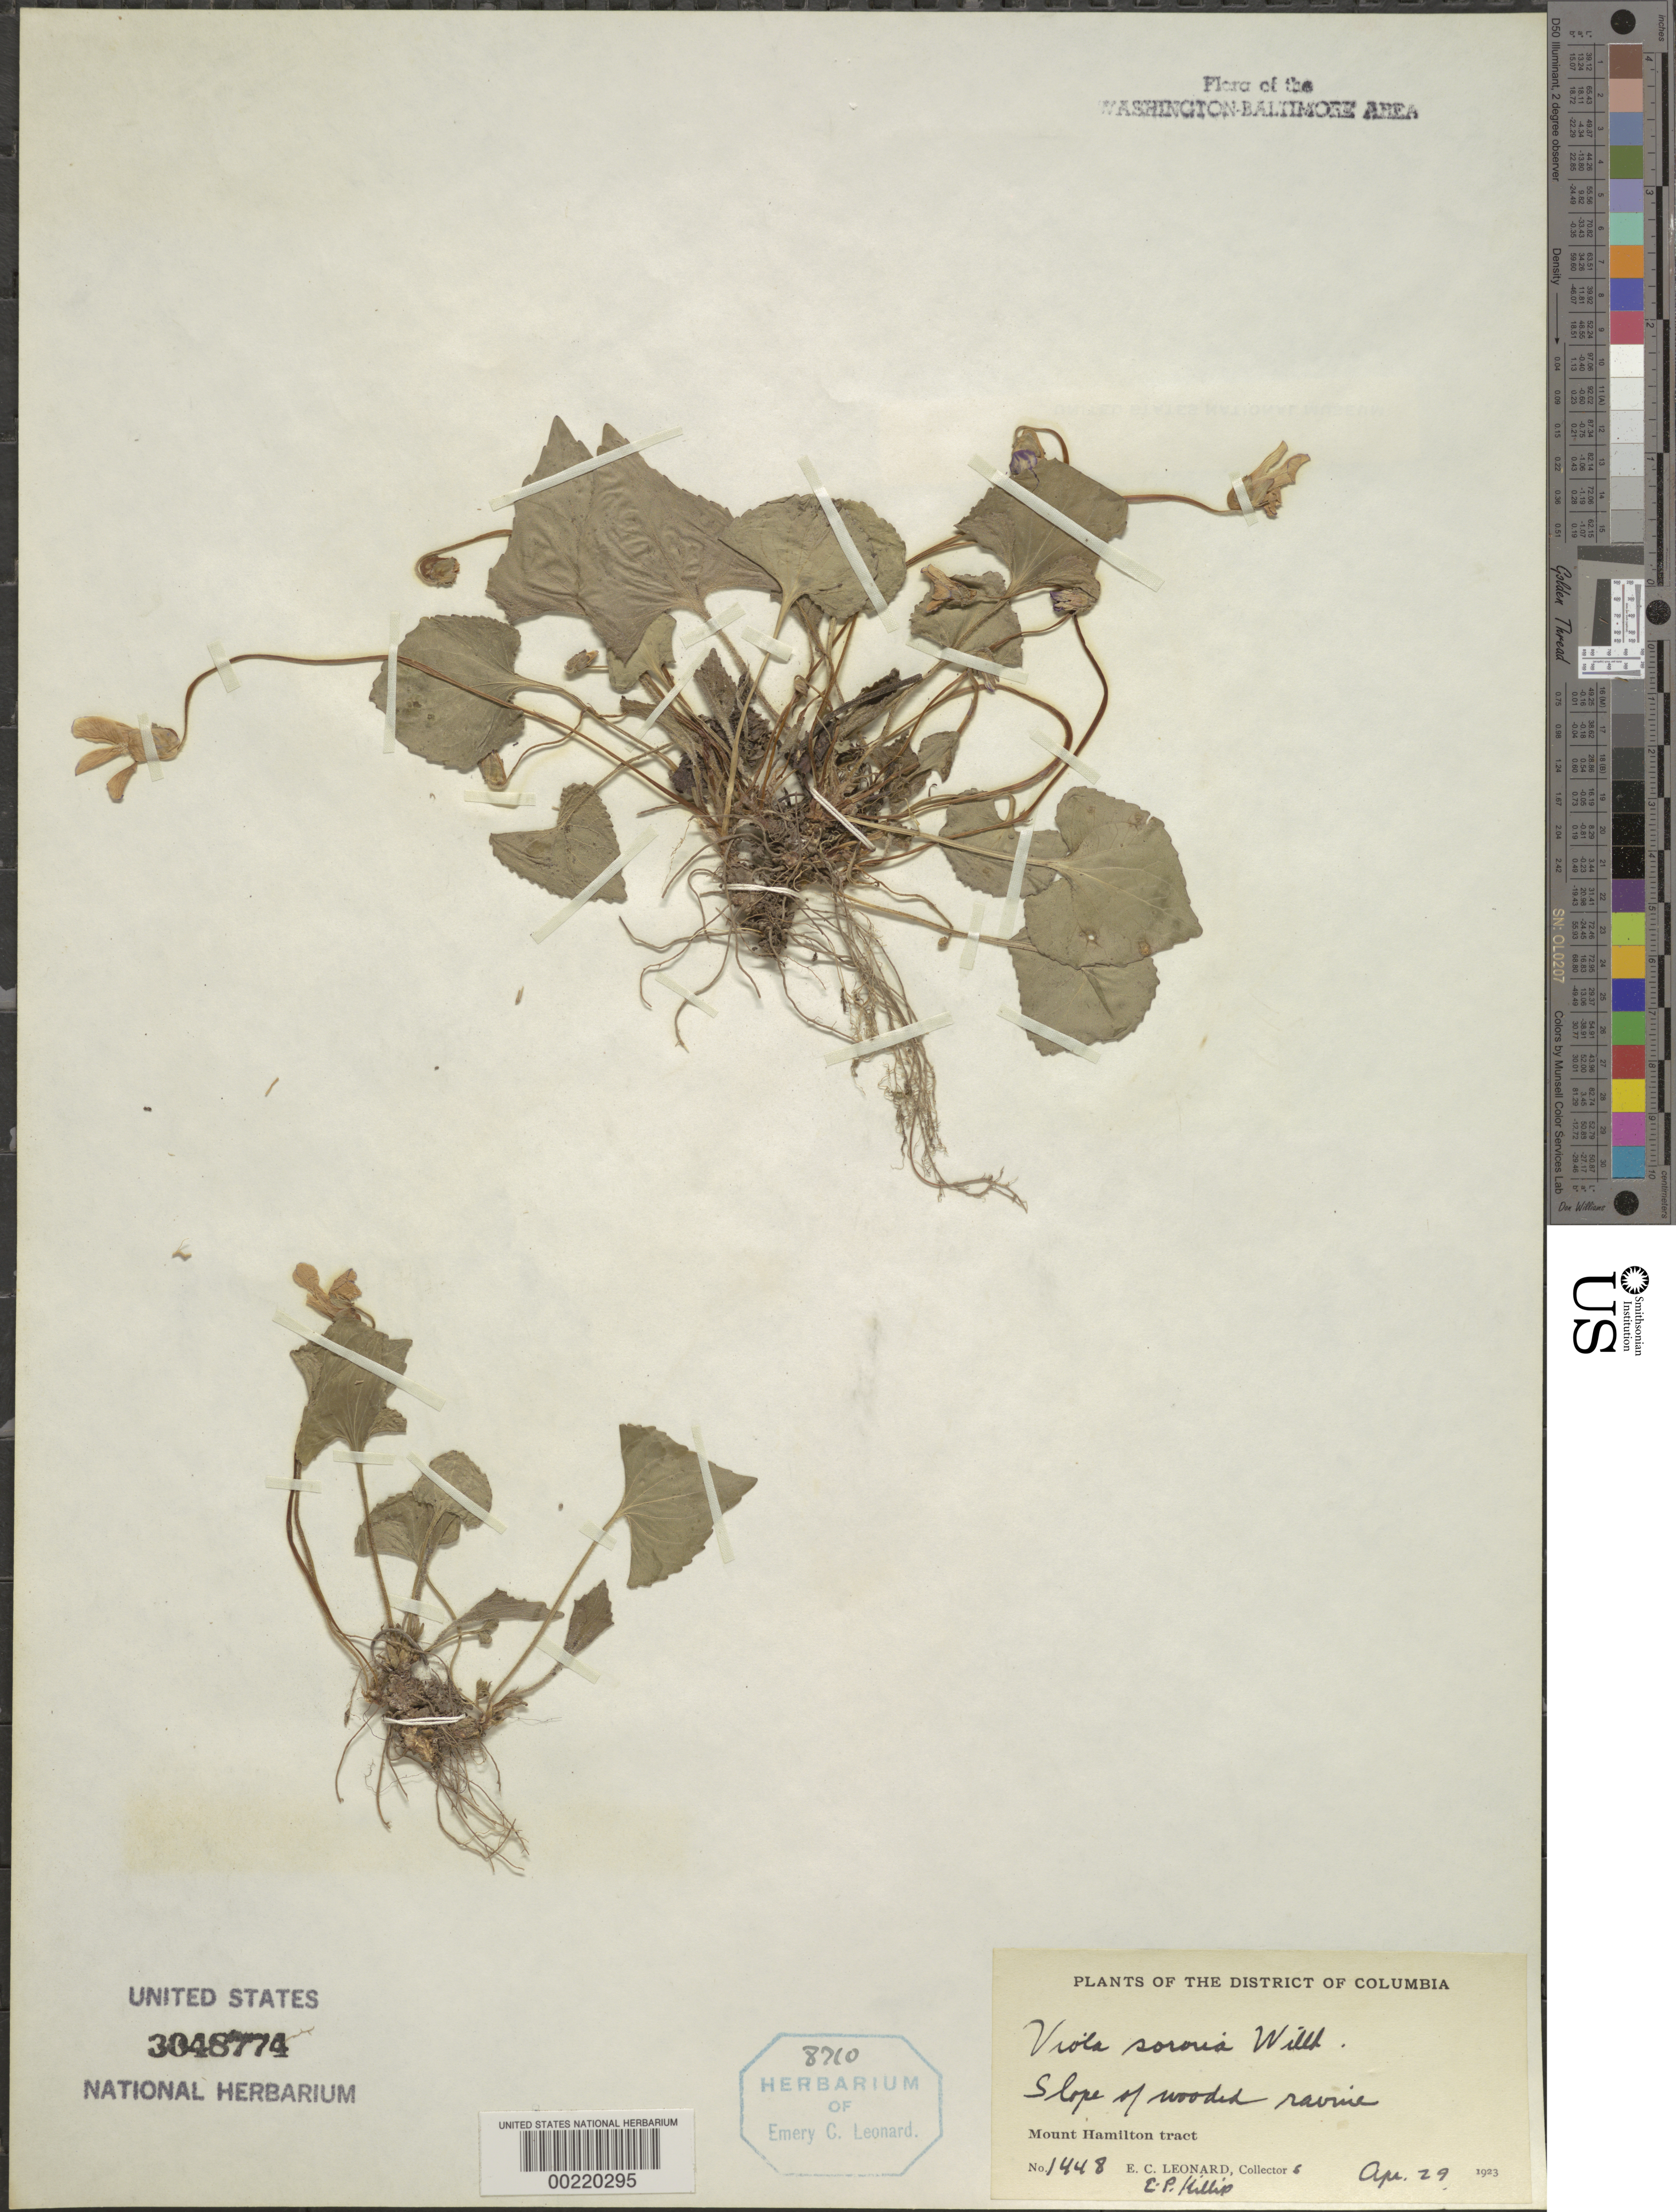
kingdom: Plantae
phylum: Tracheophyta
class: Magnoliopsida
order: Malpighiales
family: Violaceae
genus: Viola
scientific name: Viola sororia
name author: Willd.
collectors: E. C. Leonard & E. P. Killip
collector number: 1448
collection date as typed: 29 Apr 1923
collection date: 1923-04-29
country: United States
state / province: District of Columbia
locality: Mount Hamilton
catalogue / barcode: US 3048774